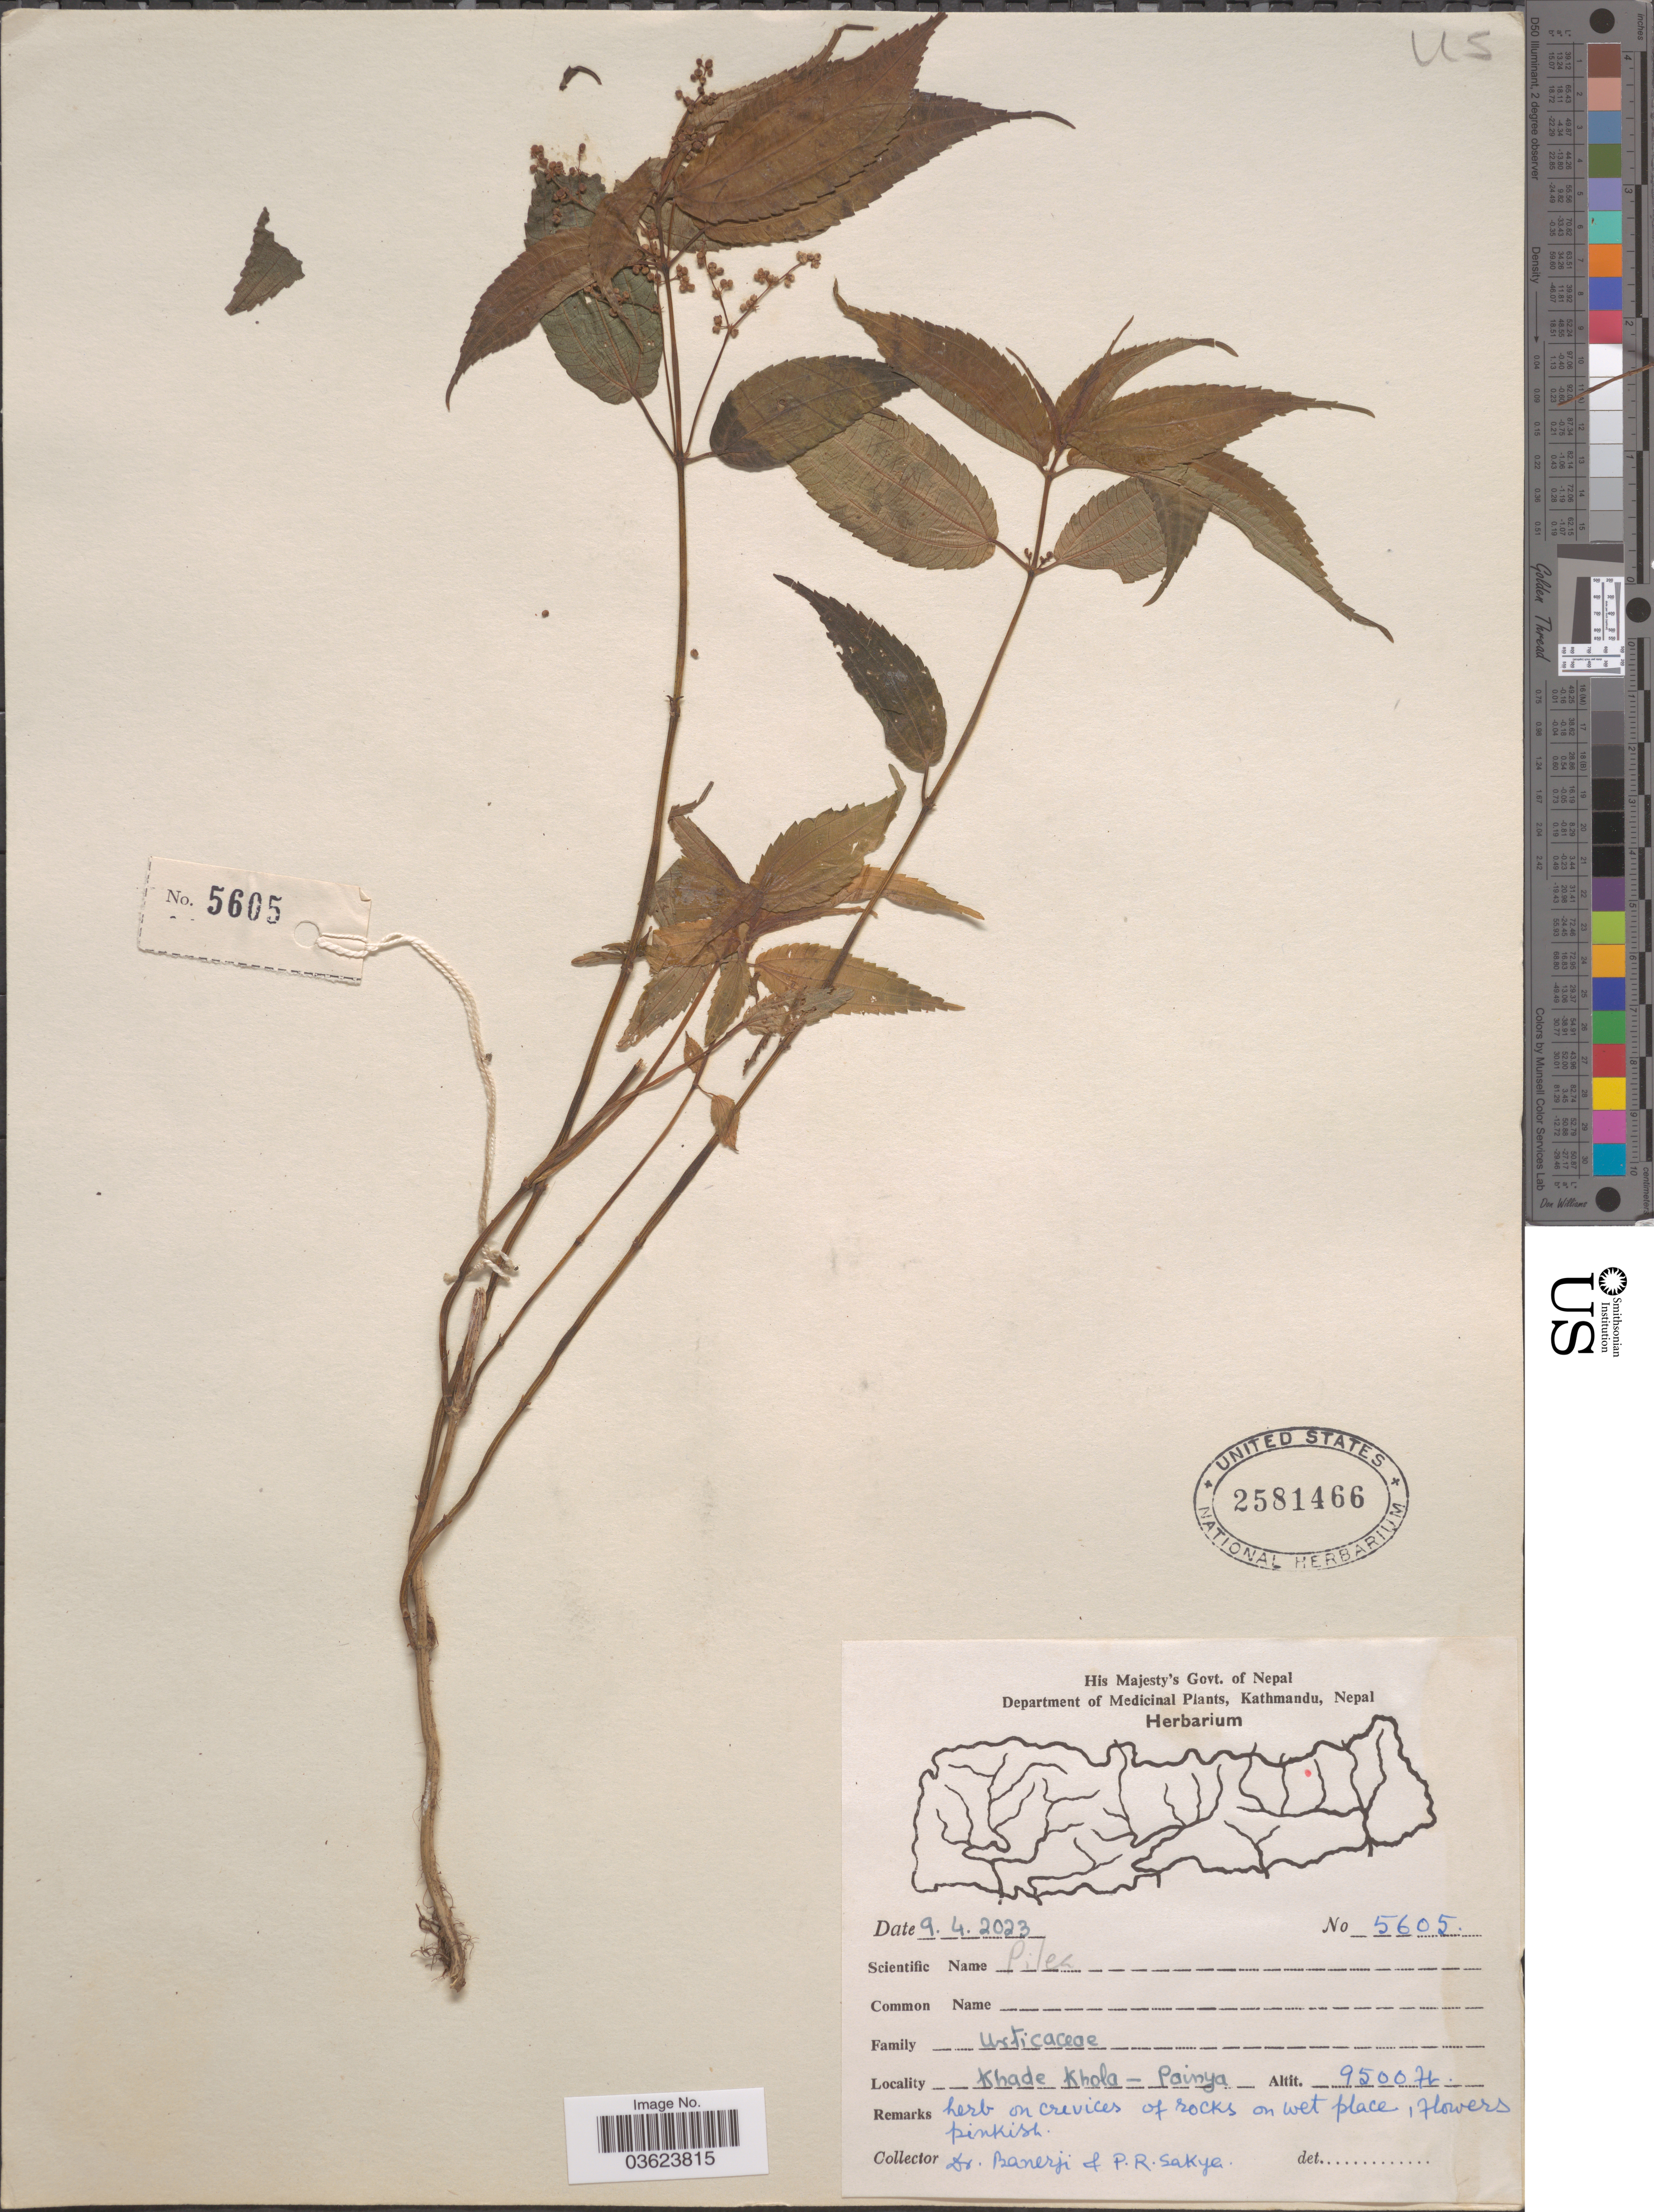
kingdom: Plantae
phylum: Tracheophyta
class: Magnoliopsida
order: Rosales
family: Urticaceae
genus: Pilea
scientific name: Pilea sp.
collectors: -. Banerji & P. Sakya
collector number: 5605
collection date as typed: Transcribed d/m/y: 9/4/2023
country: Nepal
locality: Khade Khola - Painya.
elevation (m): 2896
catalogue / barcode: US 2581466